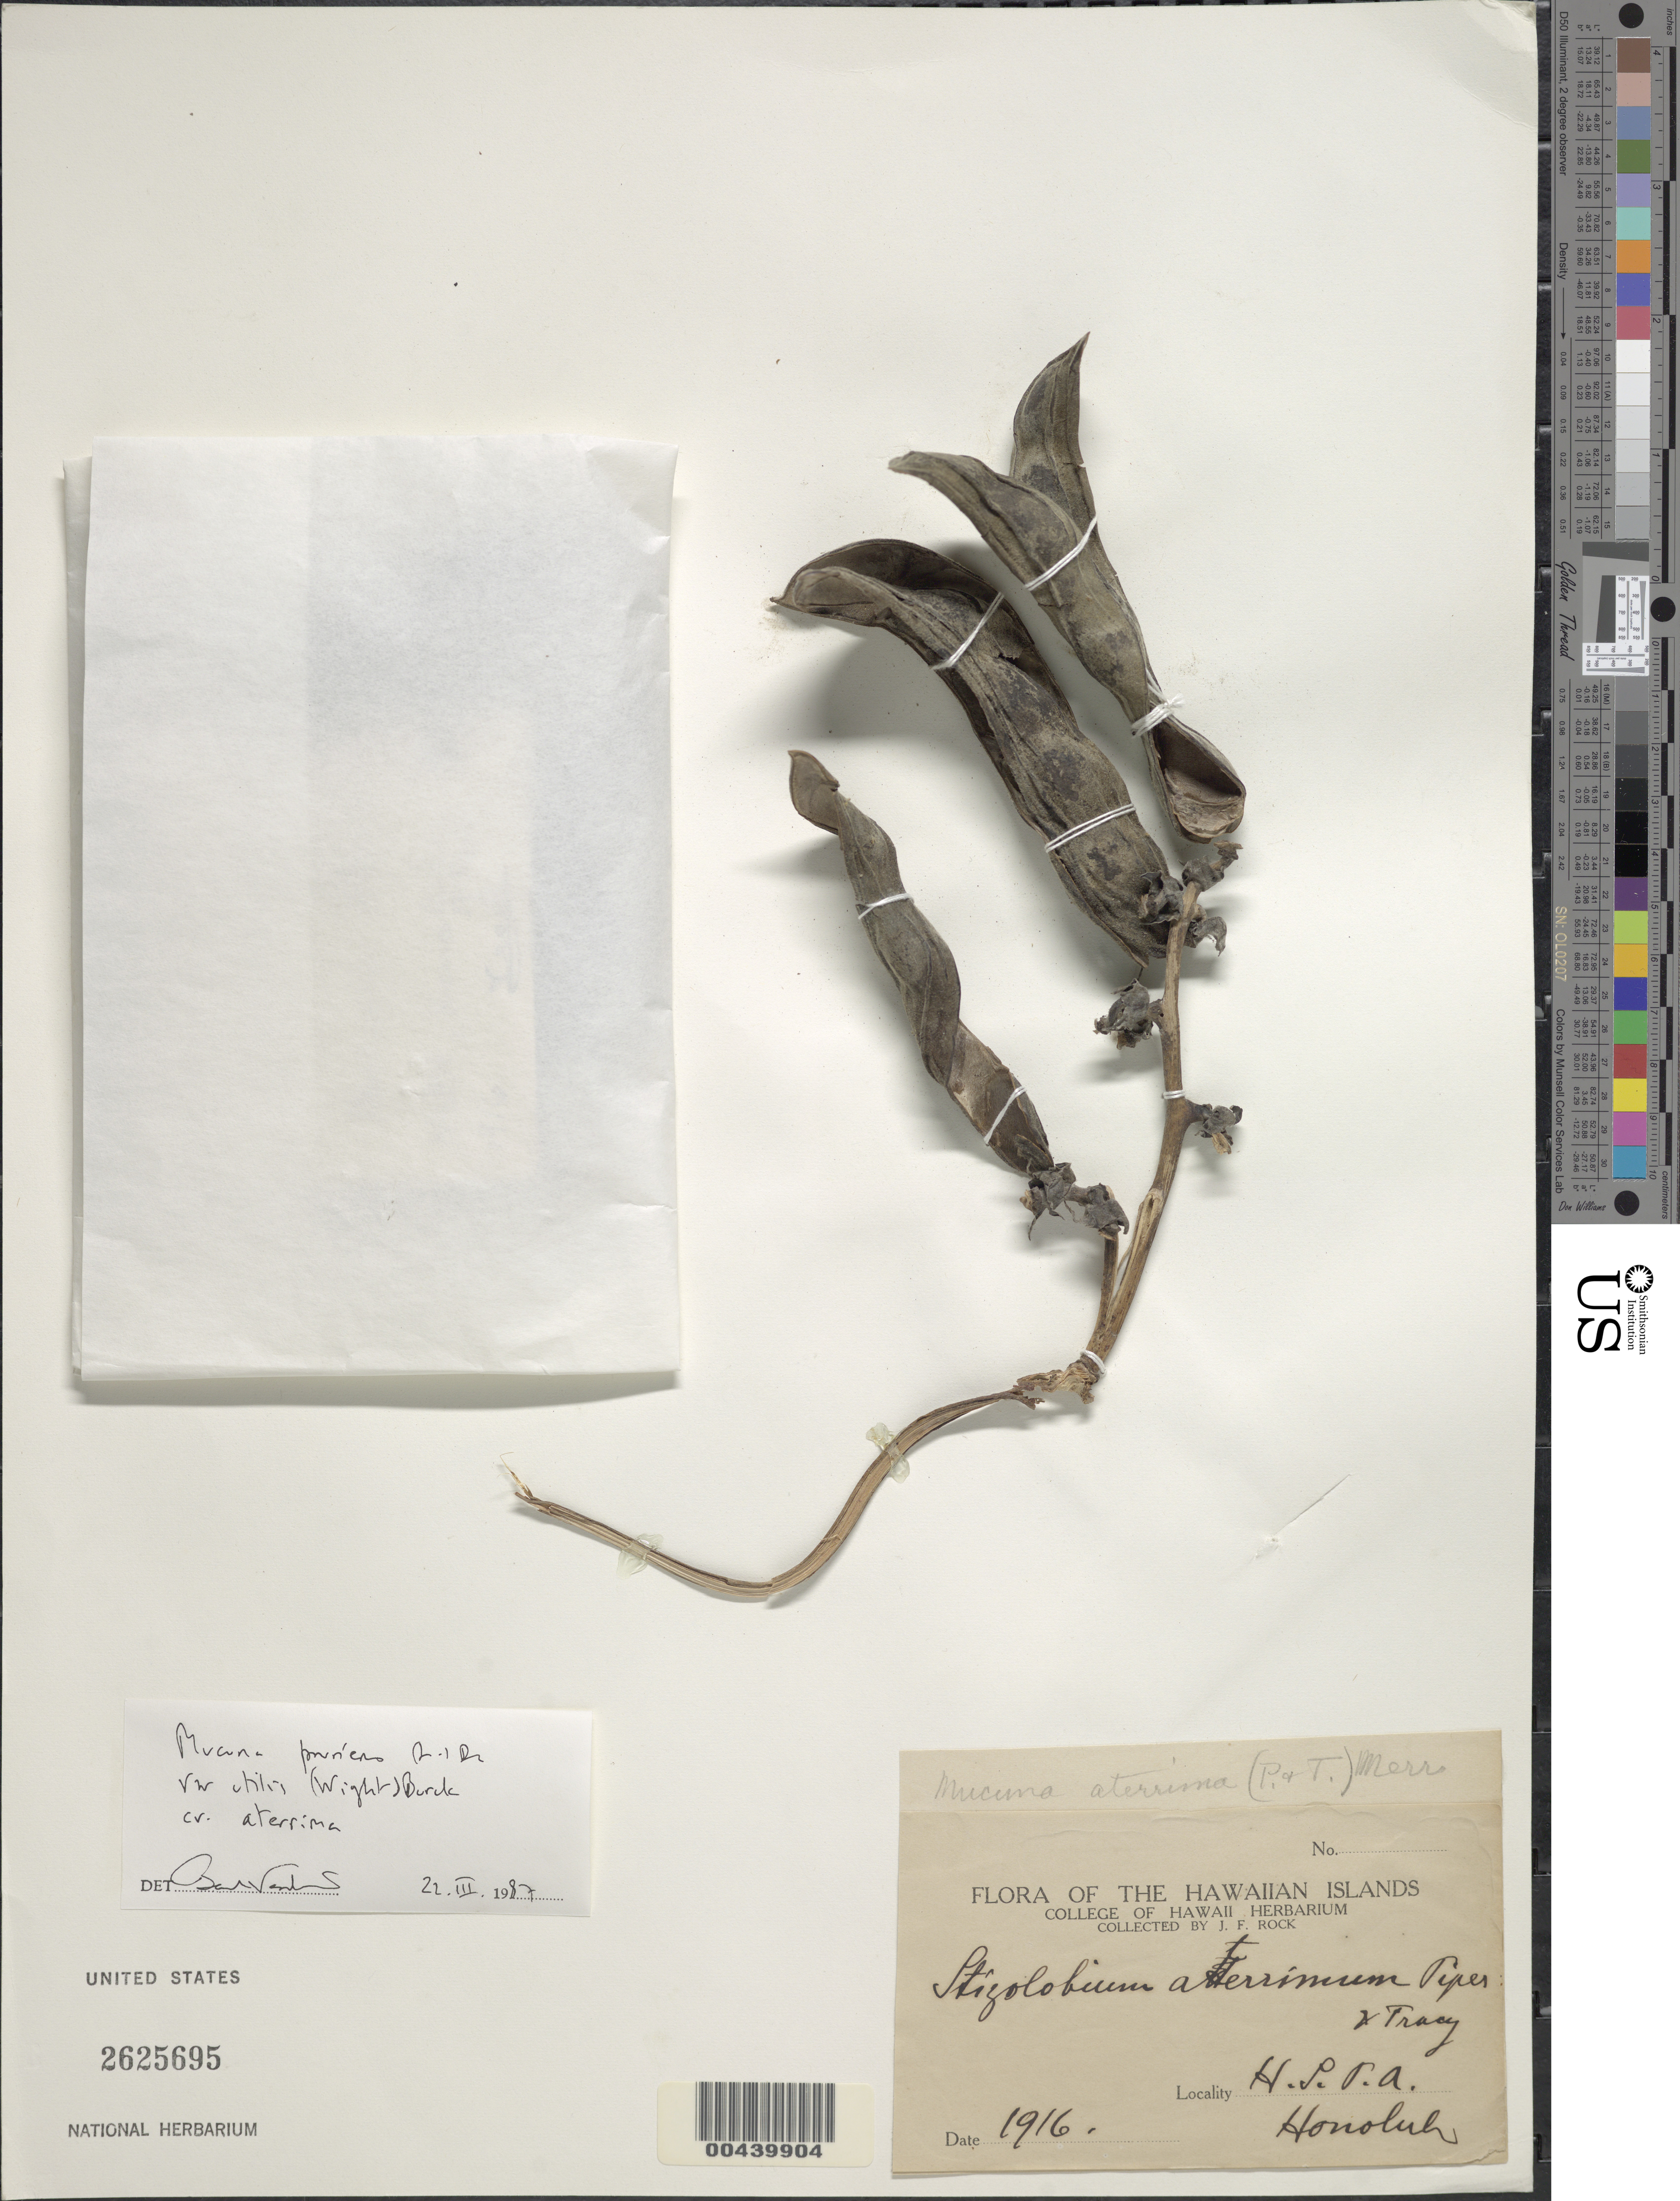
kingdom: Plantae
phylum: Tracheophyta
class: Magnoliopsida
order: Fabales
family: Fabaceae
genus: Mucuna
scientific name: Mucuna pruriens var. utilis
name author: (Wall. ex Wight) Baker ex Burck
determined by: Sanders, B.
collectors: J. F. Rock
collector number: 1916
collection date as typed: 1916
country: United States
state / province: Hawaii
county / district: Hawaii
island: Hawaii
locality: Hawaiian Sugar Planters Association, Honolul[u?]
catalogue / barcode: US 2625695